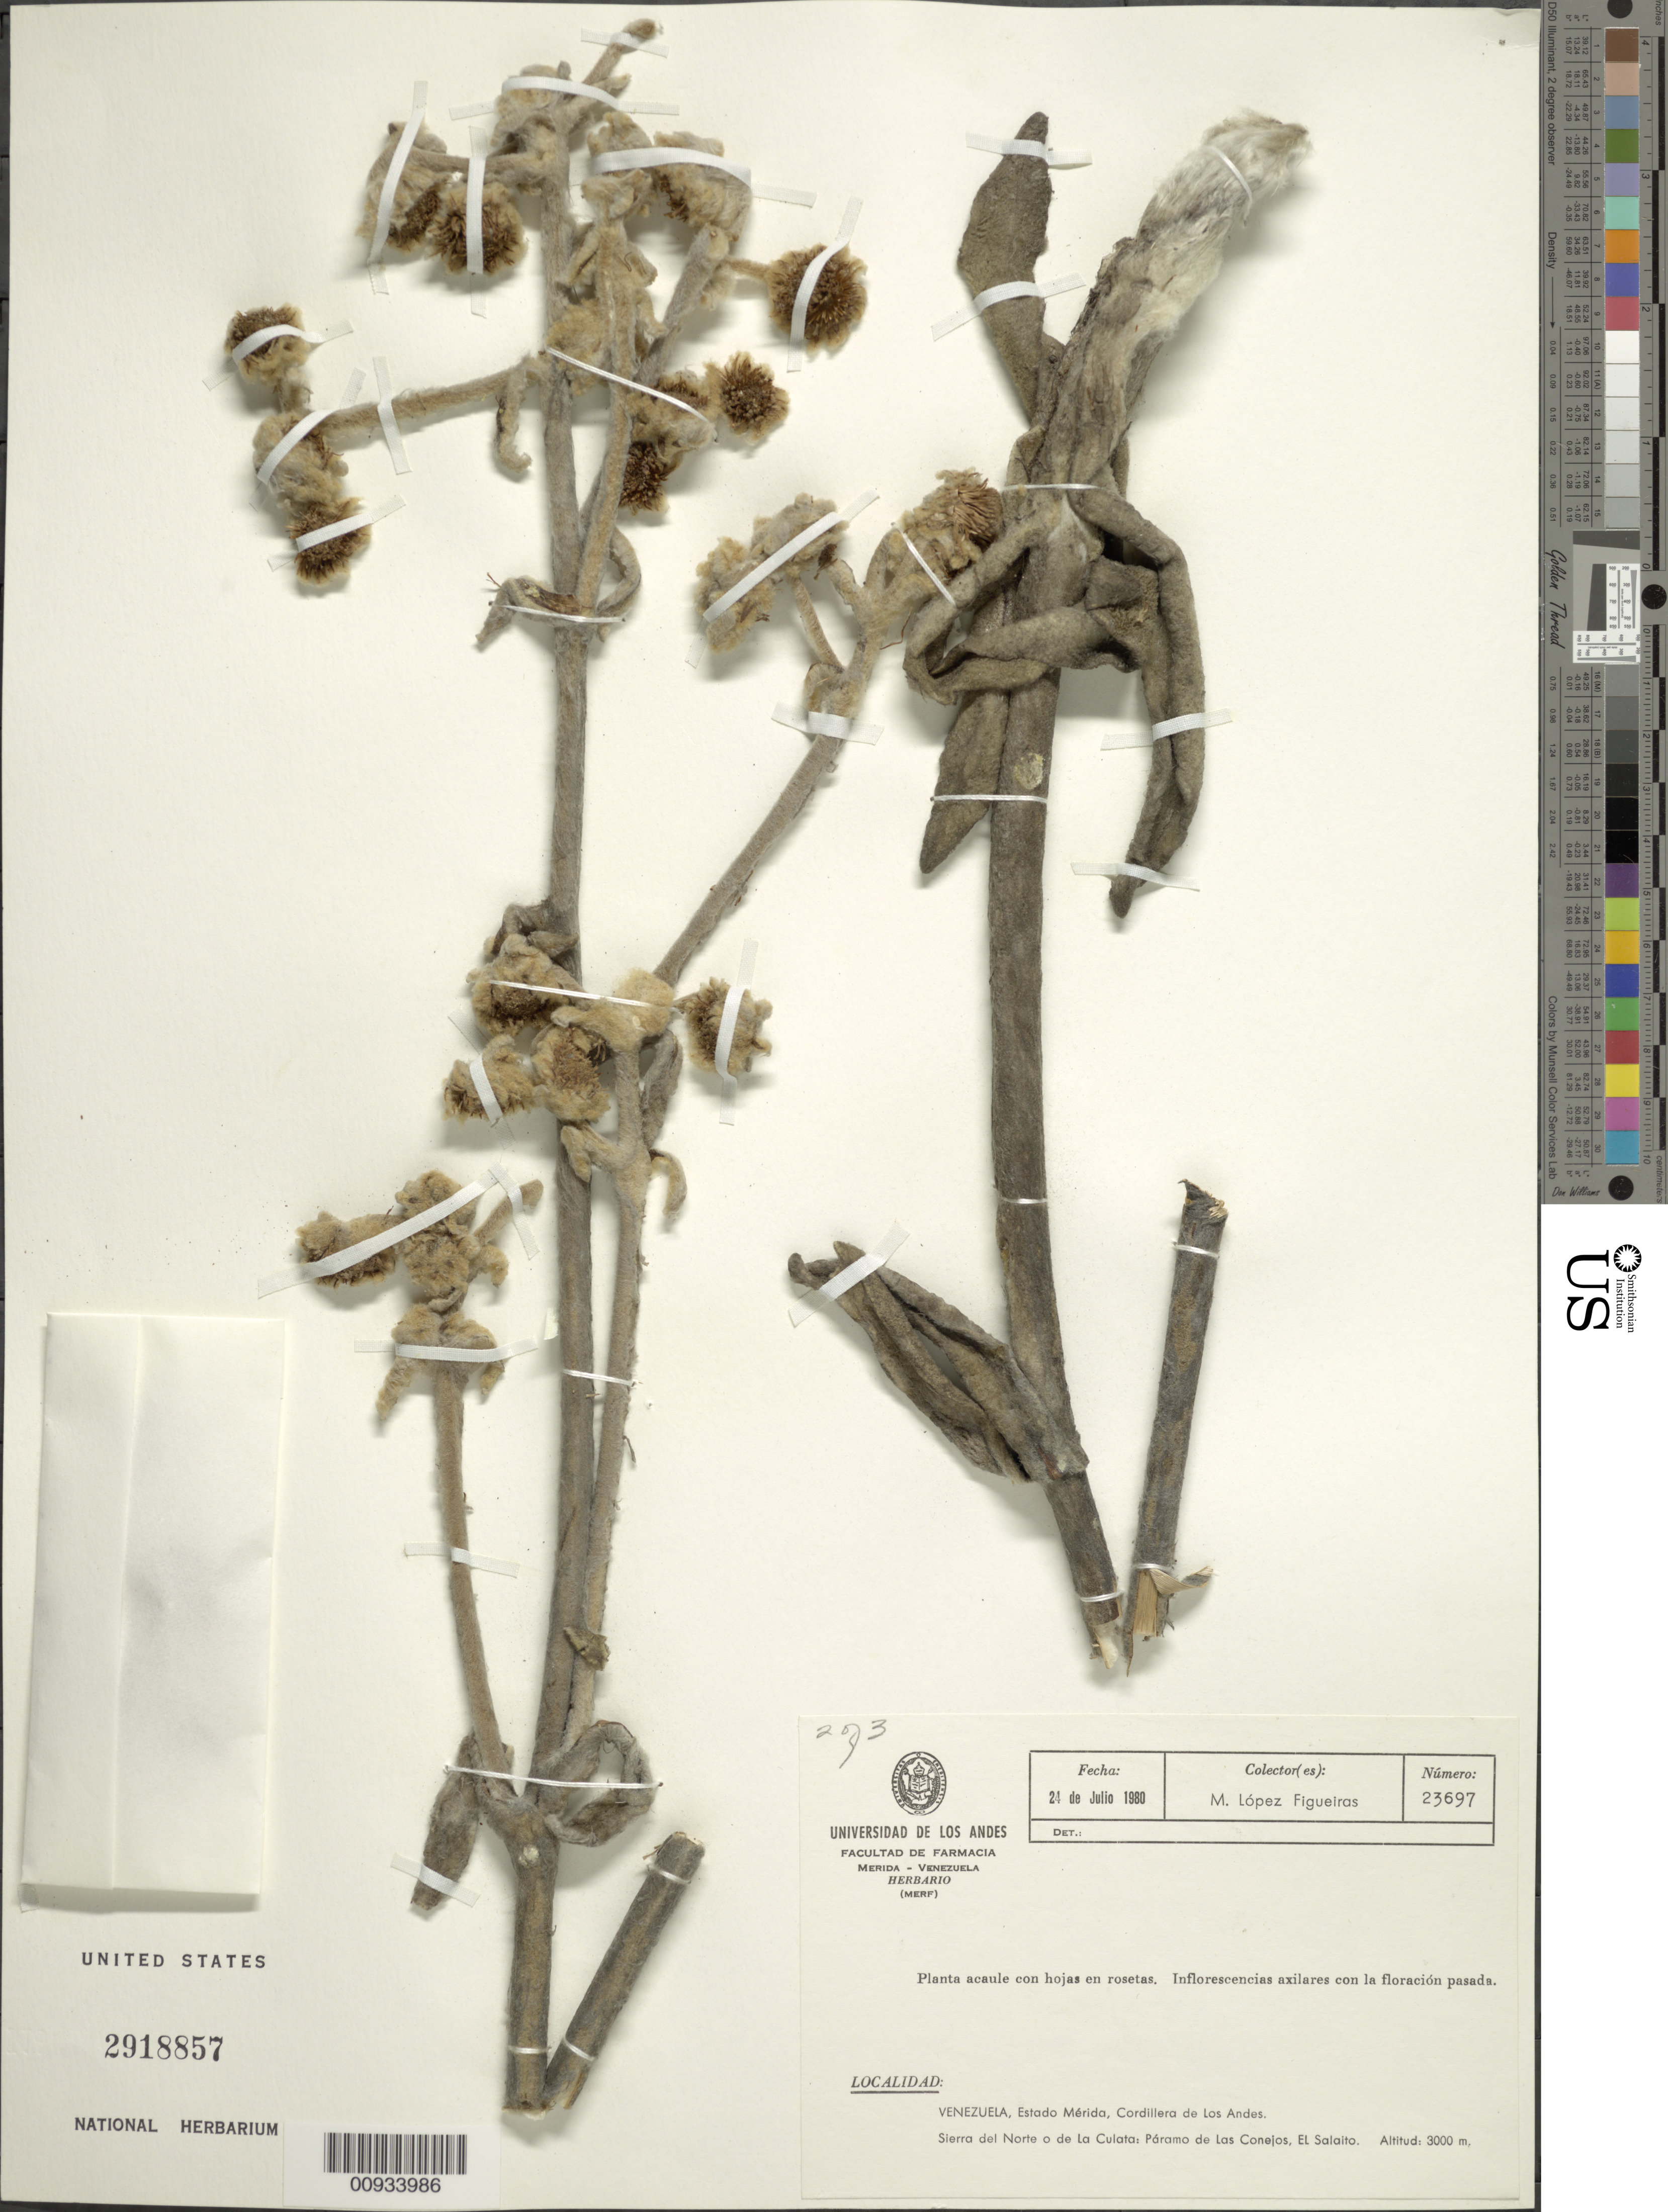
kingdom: Plantae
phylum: Tracheophyta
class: Magnoliopsida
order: Asterales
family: Asteraceae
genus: Espeletia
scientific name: Espeletia schultzii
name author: Wedd.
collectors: M. López Figueiras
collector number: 23697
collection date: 1980-07-24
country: Venezuela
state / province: Mérida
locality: Cordillera de Los Andes, Sierra del Norte o de La Culata, Paramo de Las Conejos, El Salaito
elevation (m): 3000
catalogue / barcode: US 2918857